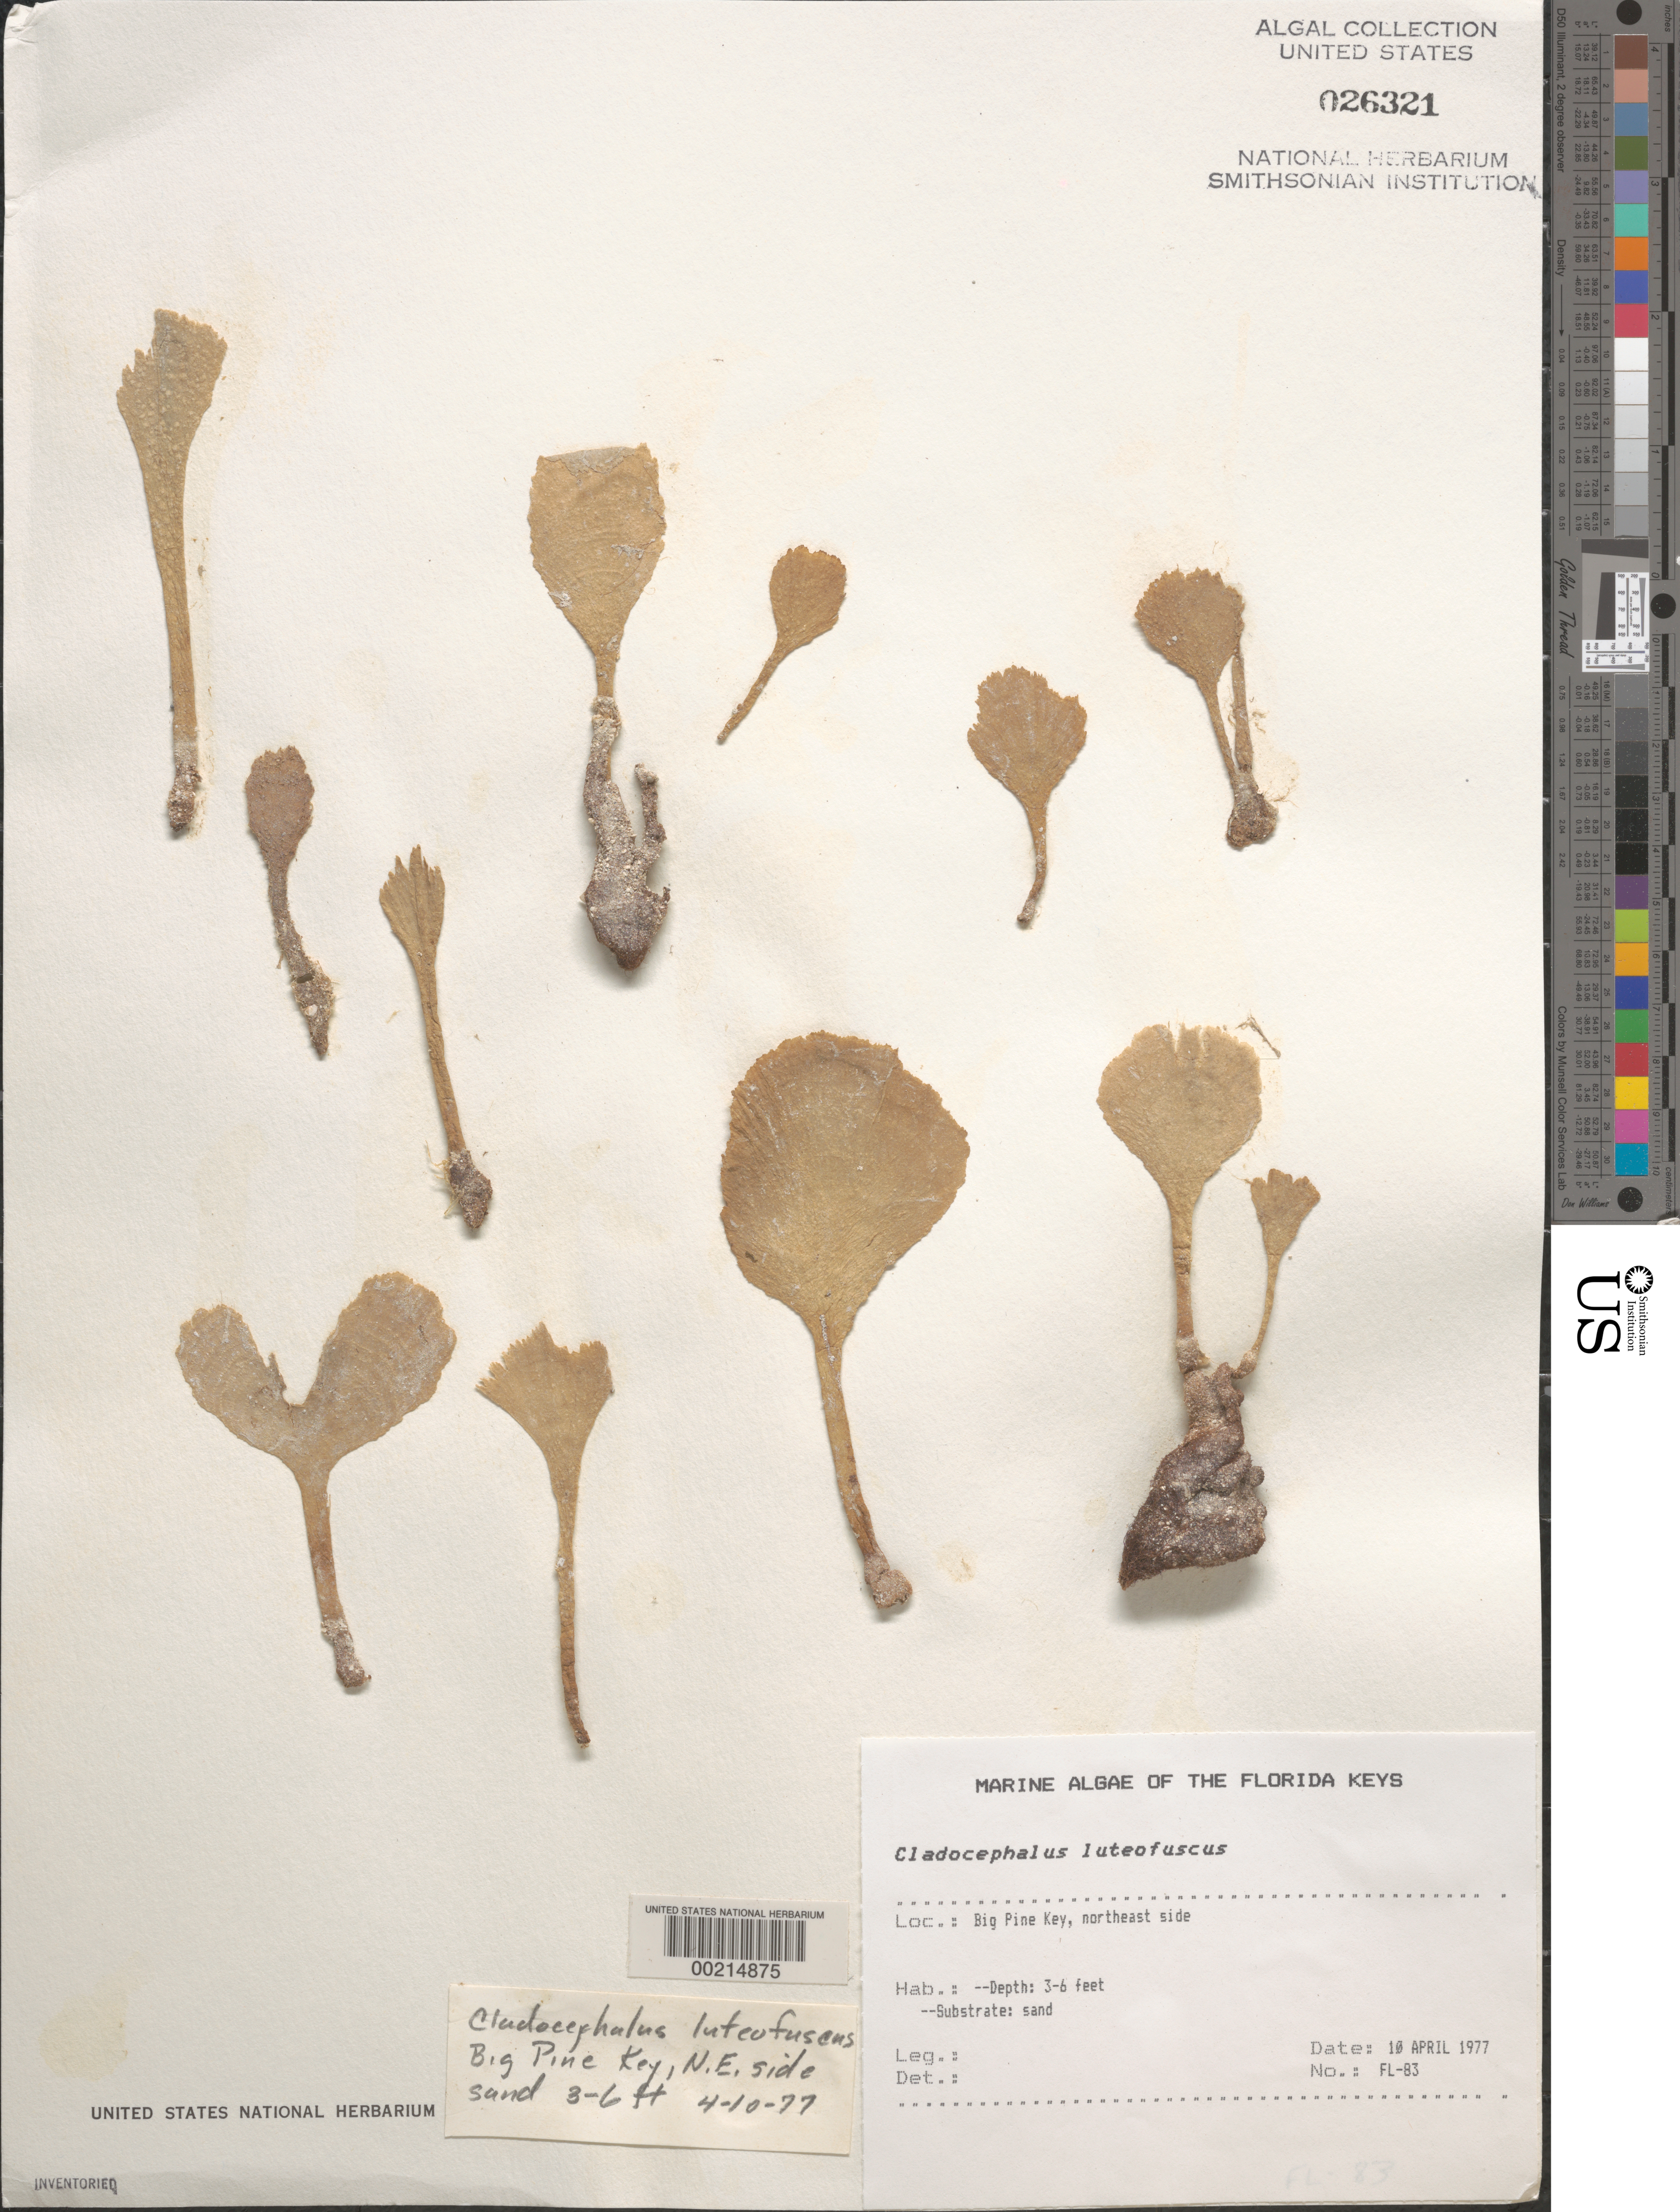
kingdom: Plantae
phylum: Chlorophyta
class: Ulvophyceae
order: Bryopsidales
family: Dichotomosiphonaceae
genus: Cladocephalus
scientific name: Cladocephalus luteofuscus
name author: (P. Crouan & H. Crouan) Børgesen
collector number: FL-83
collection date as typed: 10 Apr 1977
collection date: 1977-04-10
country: United States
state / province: Florida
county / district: Monroe County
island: Big Pine Key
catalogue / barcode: US 26321